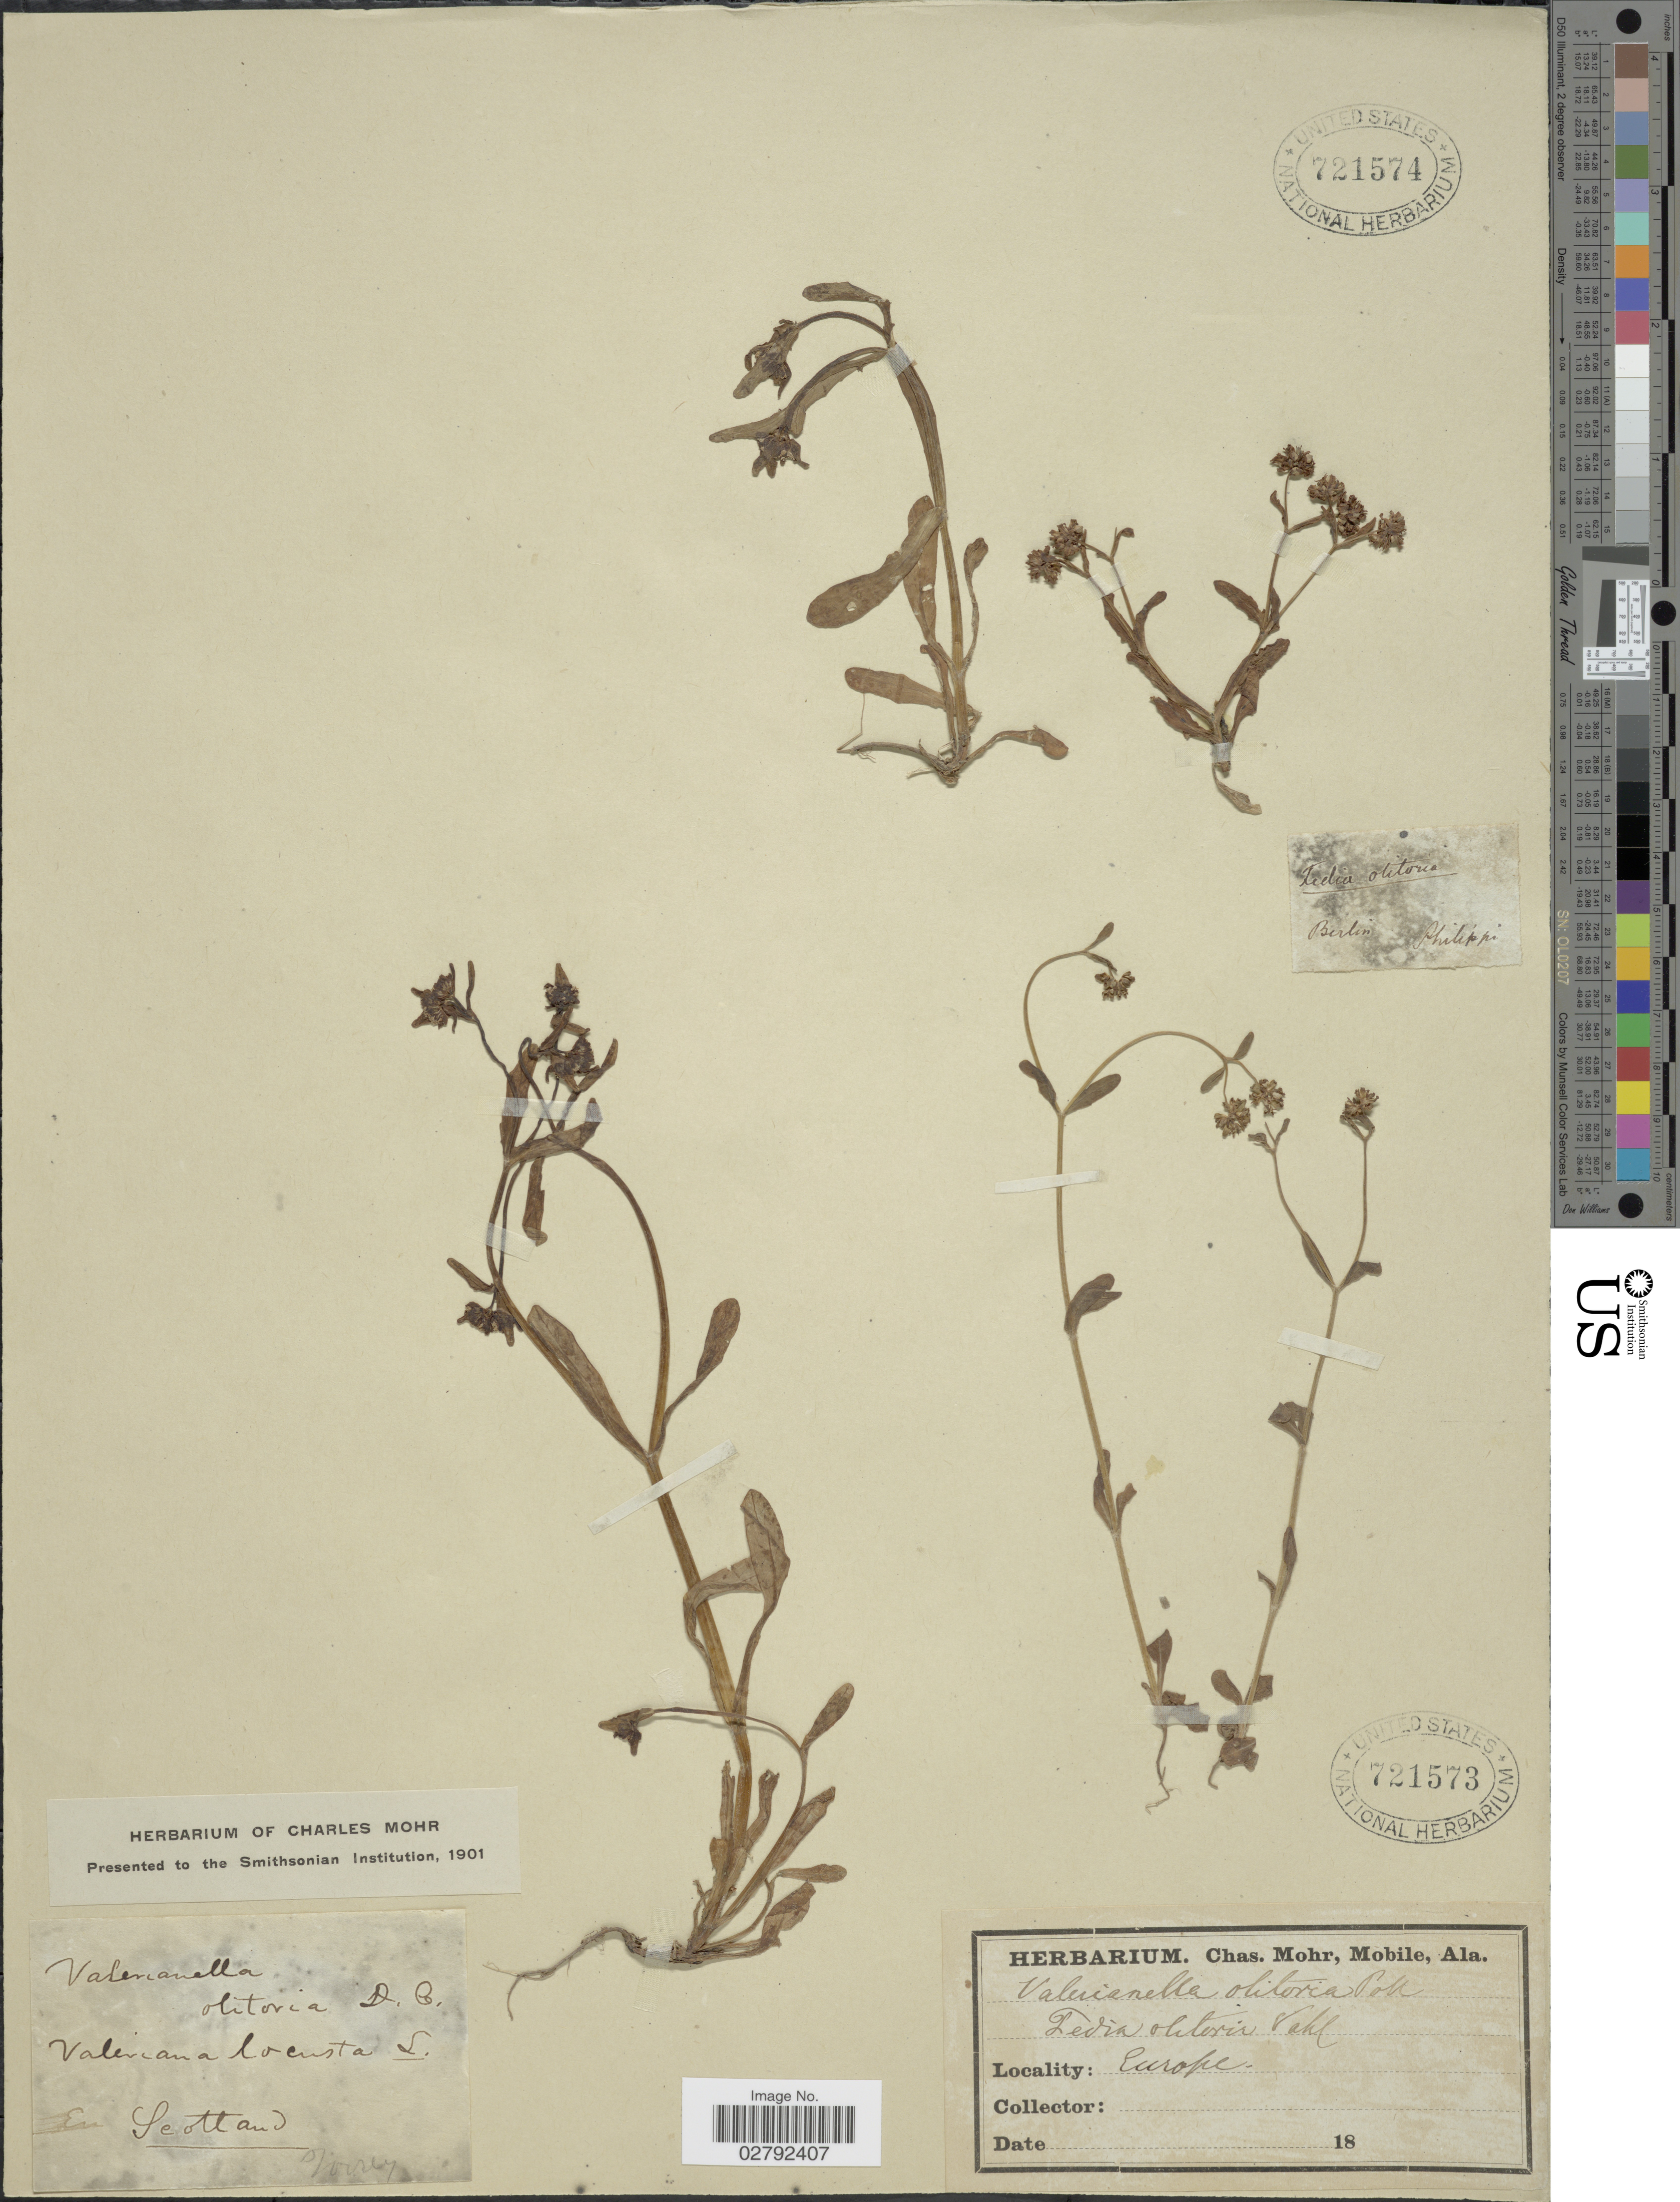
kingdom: Plantae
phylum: Tracheophyta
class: Magnoliopsida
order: Dipsacales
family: Caprifoliaceae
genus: Valerianella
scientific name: Valerianella olitoria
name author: (L.) Pollich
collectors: -. Phillipi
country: Germany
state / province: Berlin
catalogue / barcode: US 721574